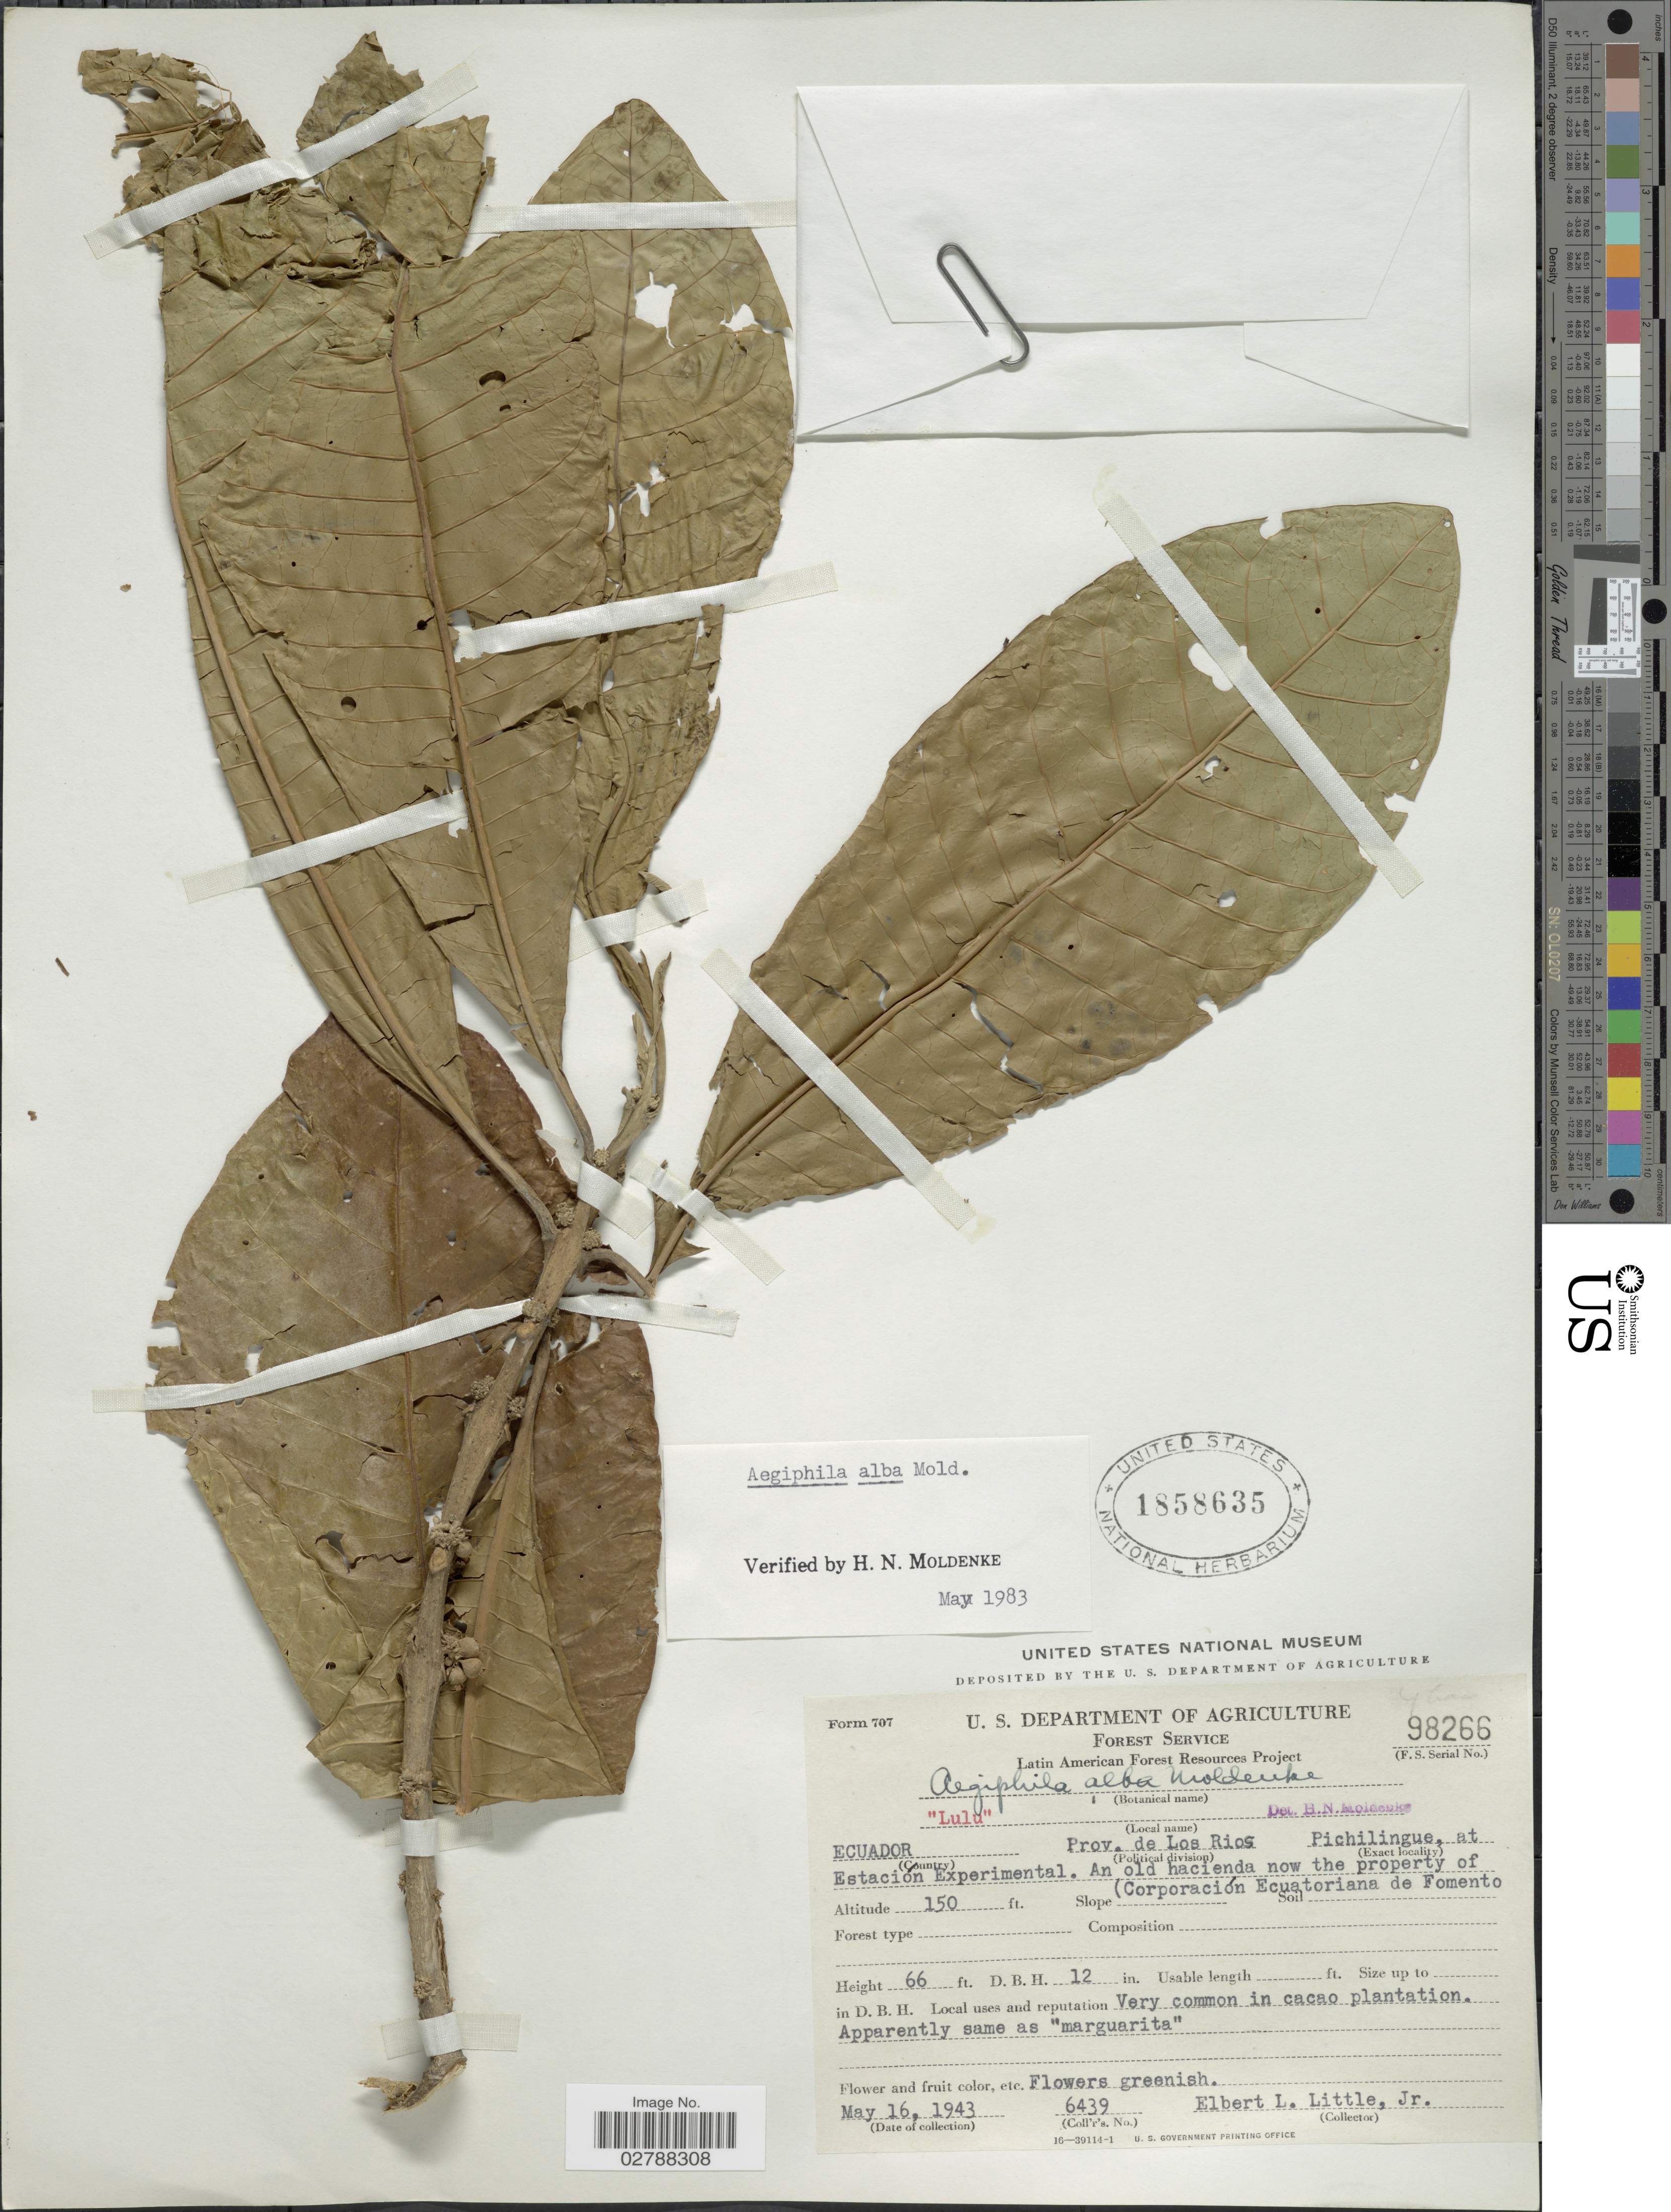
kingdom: Plantae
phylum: Tracheophyta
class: Magnoliopsida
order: Lamiales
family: Lamiaceae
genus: Aegiphila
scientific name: Aegiphila alba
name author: Moldenke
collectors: E. L. Little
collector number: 6439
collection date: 1943-05-16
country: Ecuador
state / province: Los Ríos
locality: Prov. Los Rios, Pichilingue, at Estacion Experimental. An old hacienda now the property of (Corporación Ecuatoriana de Fomento.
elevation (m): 46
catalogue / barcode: US 1858635